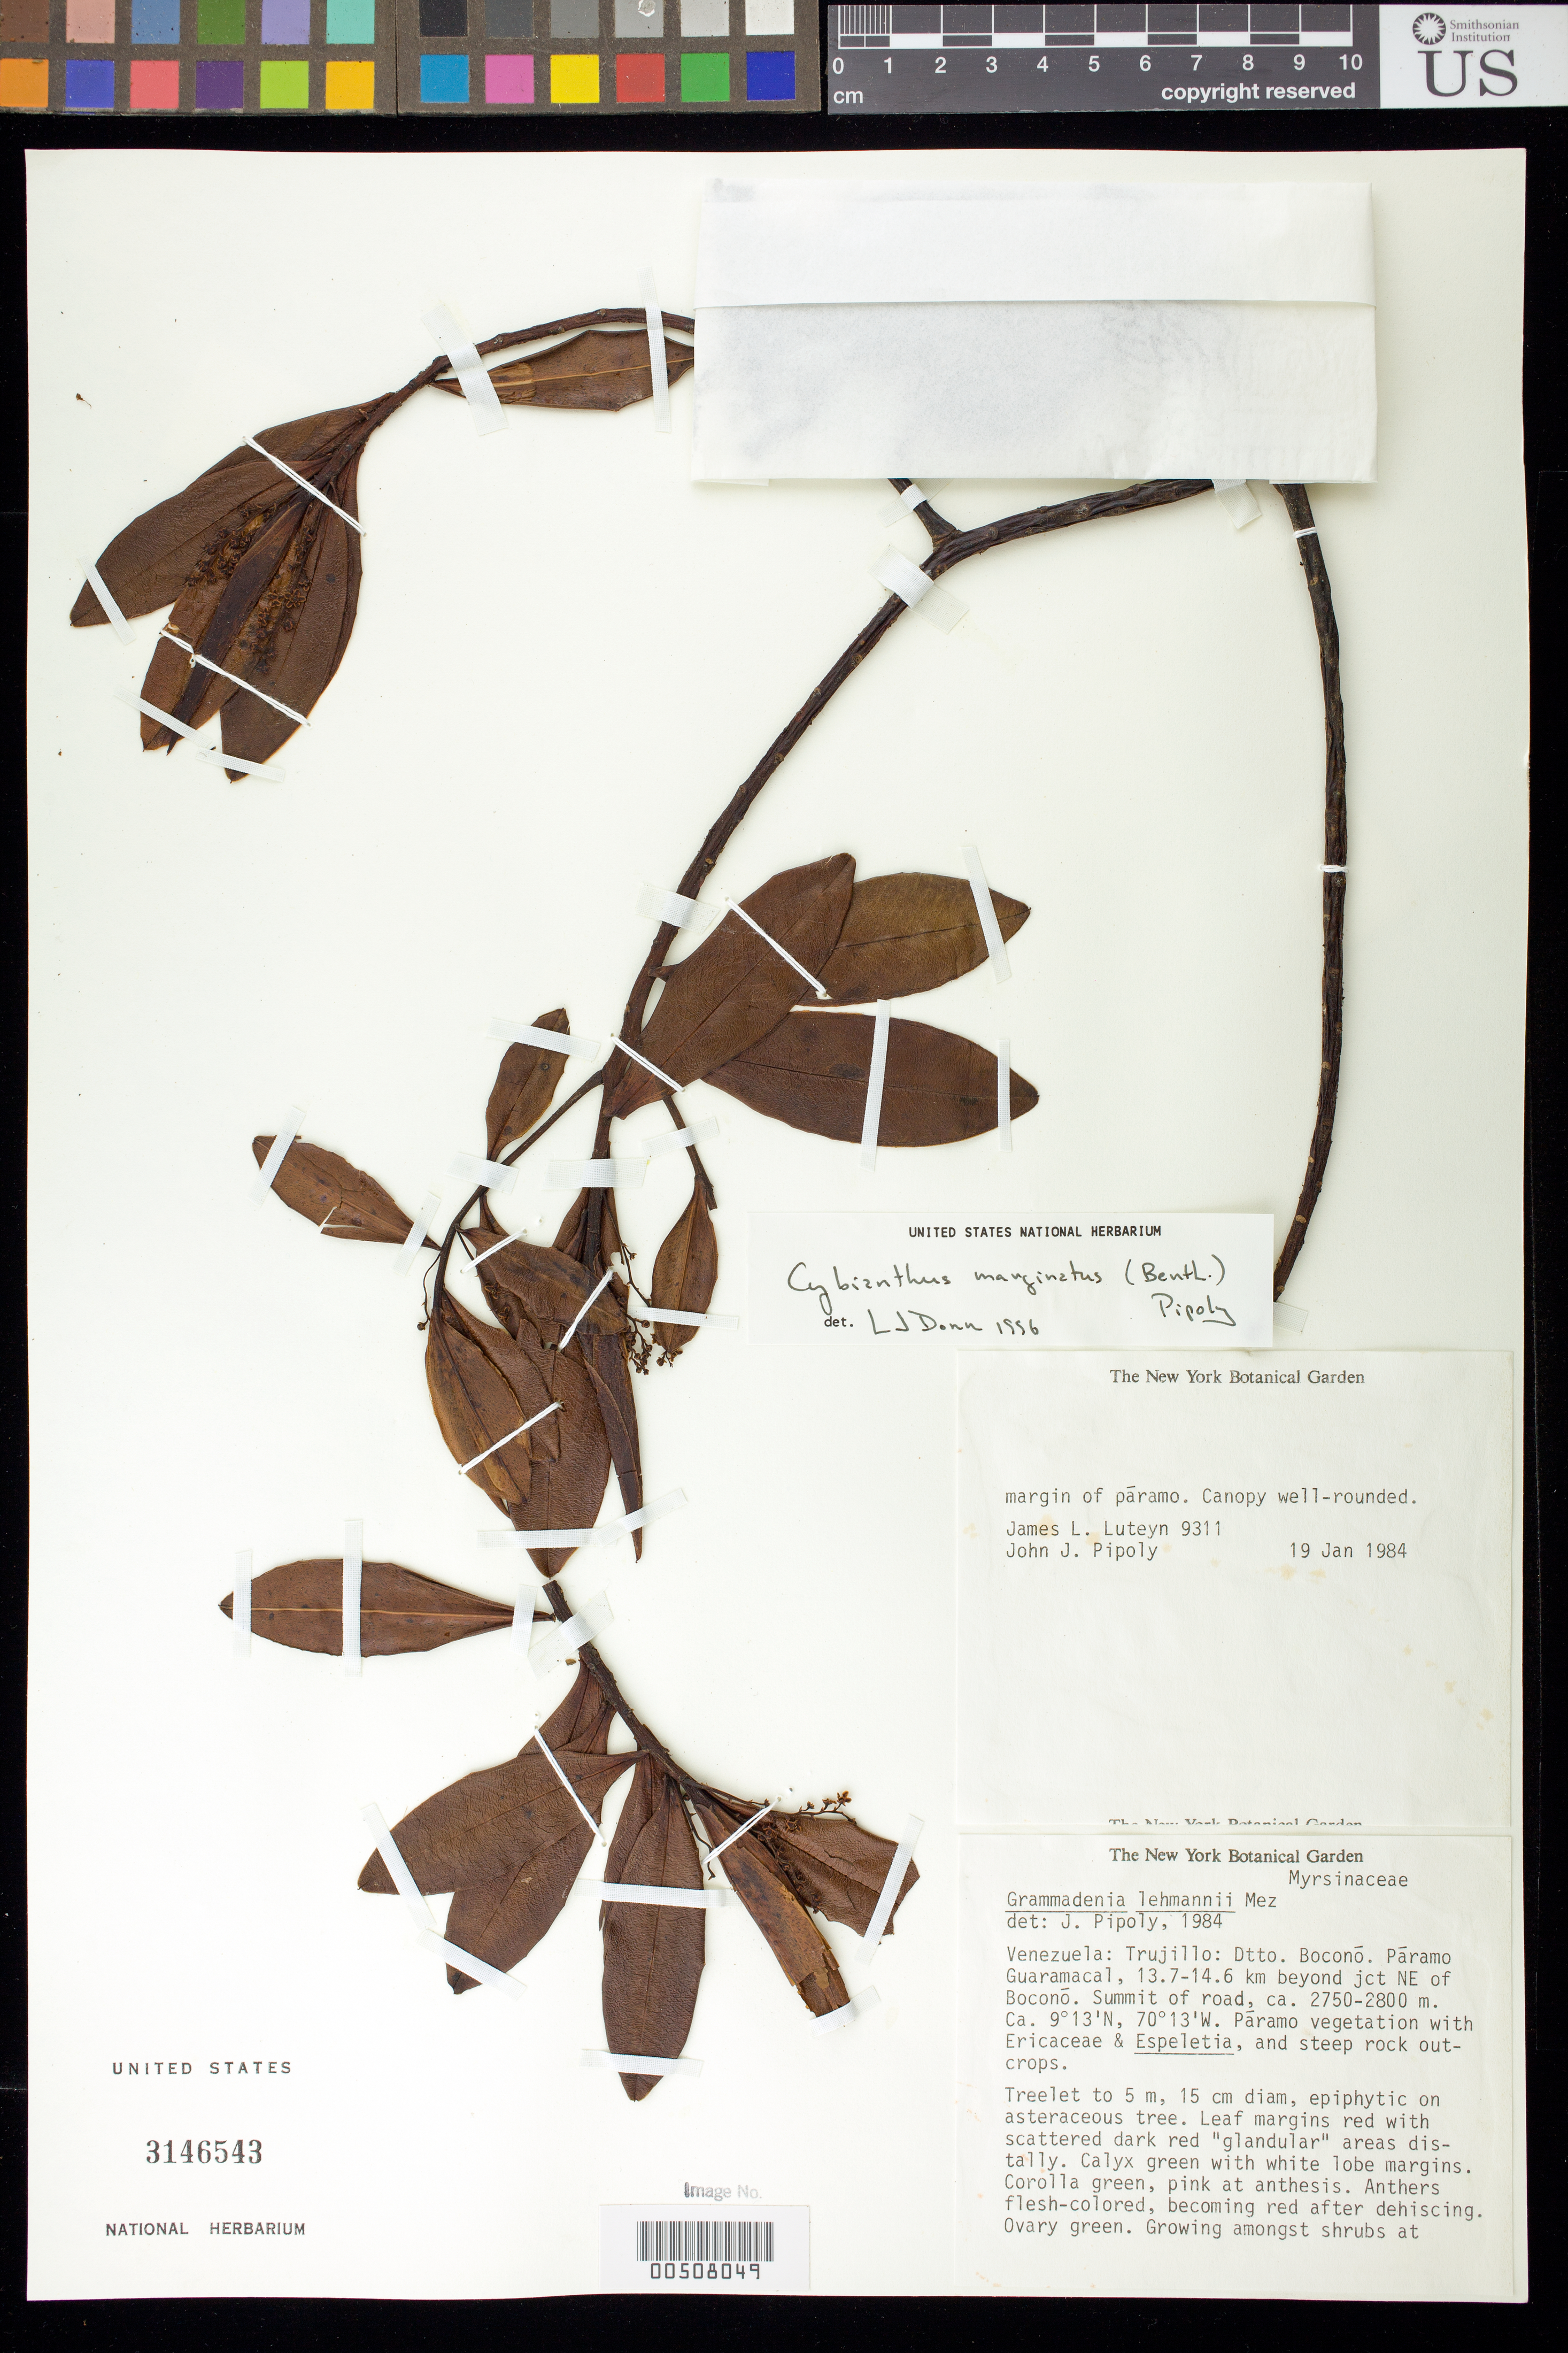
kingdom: Plantae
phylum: Tracheophyta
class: Magnoliopsida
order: Ericales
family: Primulaceae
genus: Cybianthus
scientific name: Cybianthus marginatus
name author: (Benth.) Pipoly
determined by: Pipoly, J. J., III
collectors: J. L. Luteyn & J. J. Pipoly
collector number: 9311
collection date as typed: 19 Jan 1984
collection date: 1984-01-19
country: Venezuela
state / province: Trujillo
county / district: Boconó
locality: Páramo de Guaramacal, 13.7-14.6 km beyond jct NE of Boconó. Summit of road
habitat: Páramo vegetation with Ericaceae & Espeletia, and steep rock outcrops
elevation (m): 2750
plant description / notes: NY, PORT, US, VEN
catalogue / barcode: US 3146543